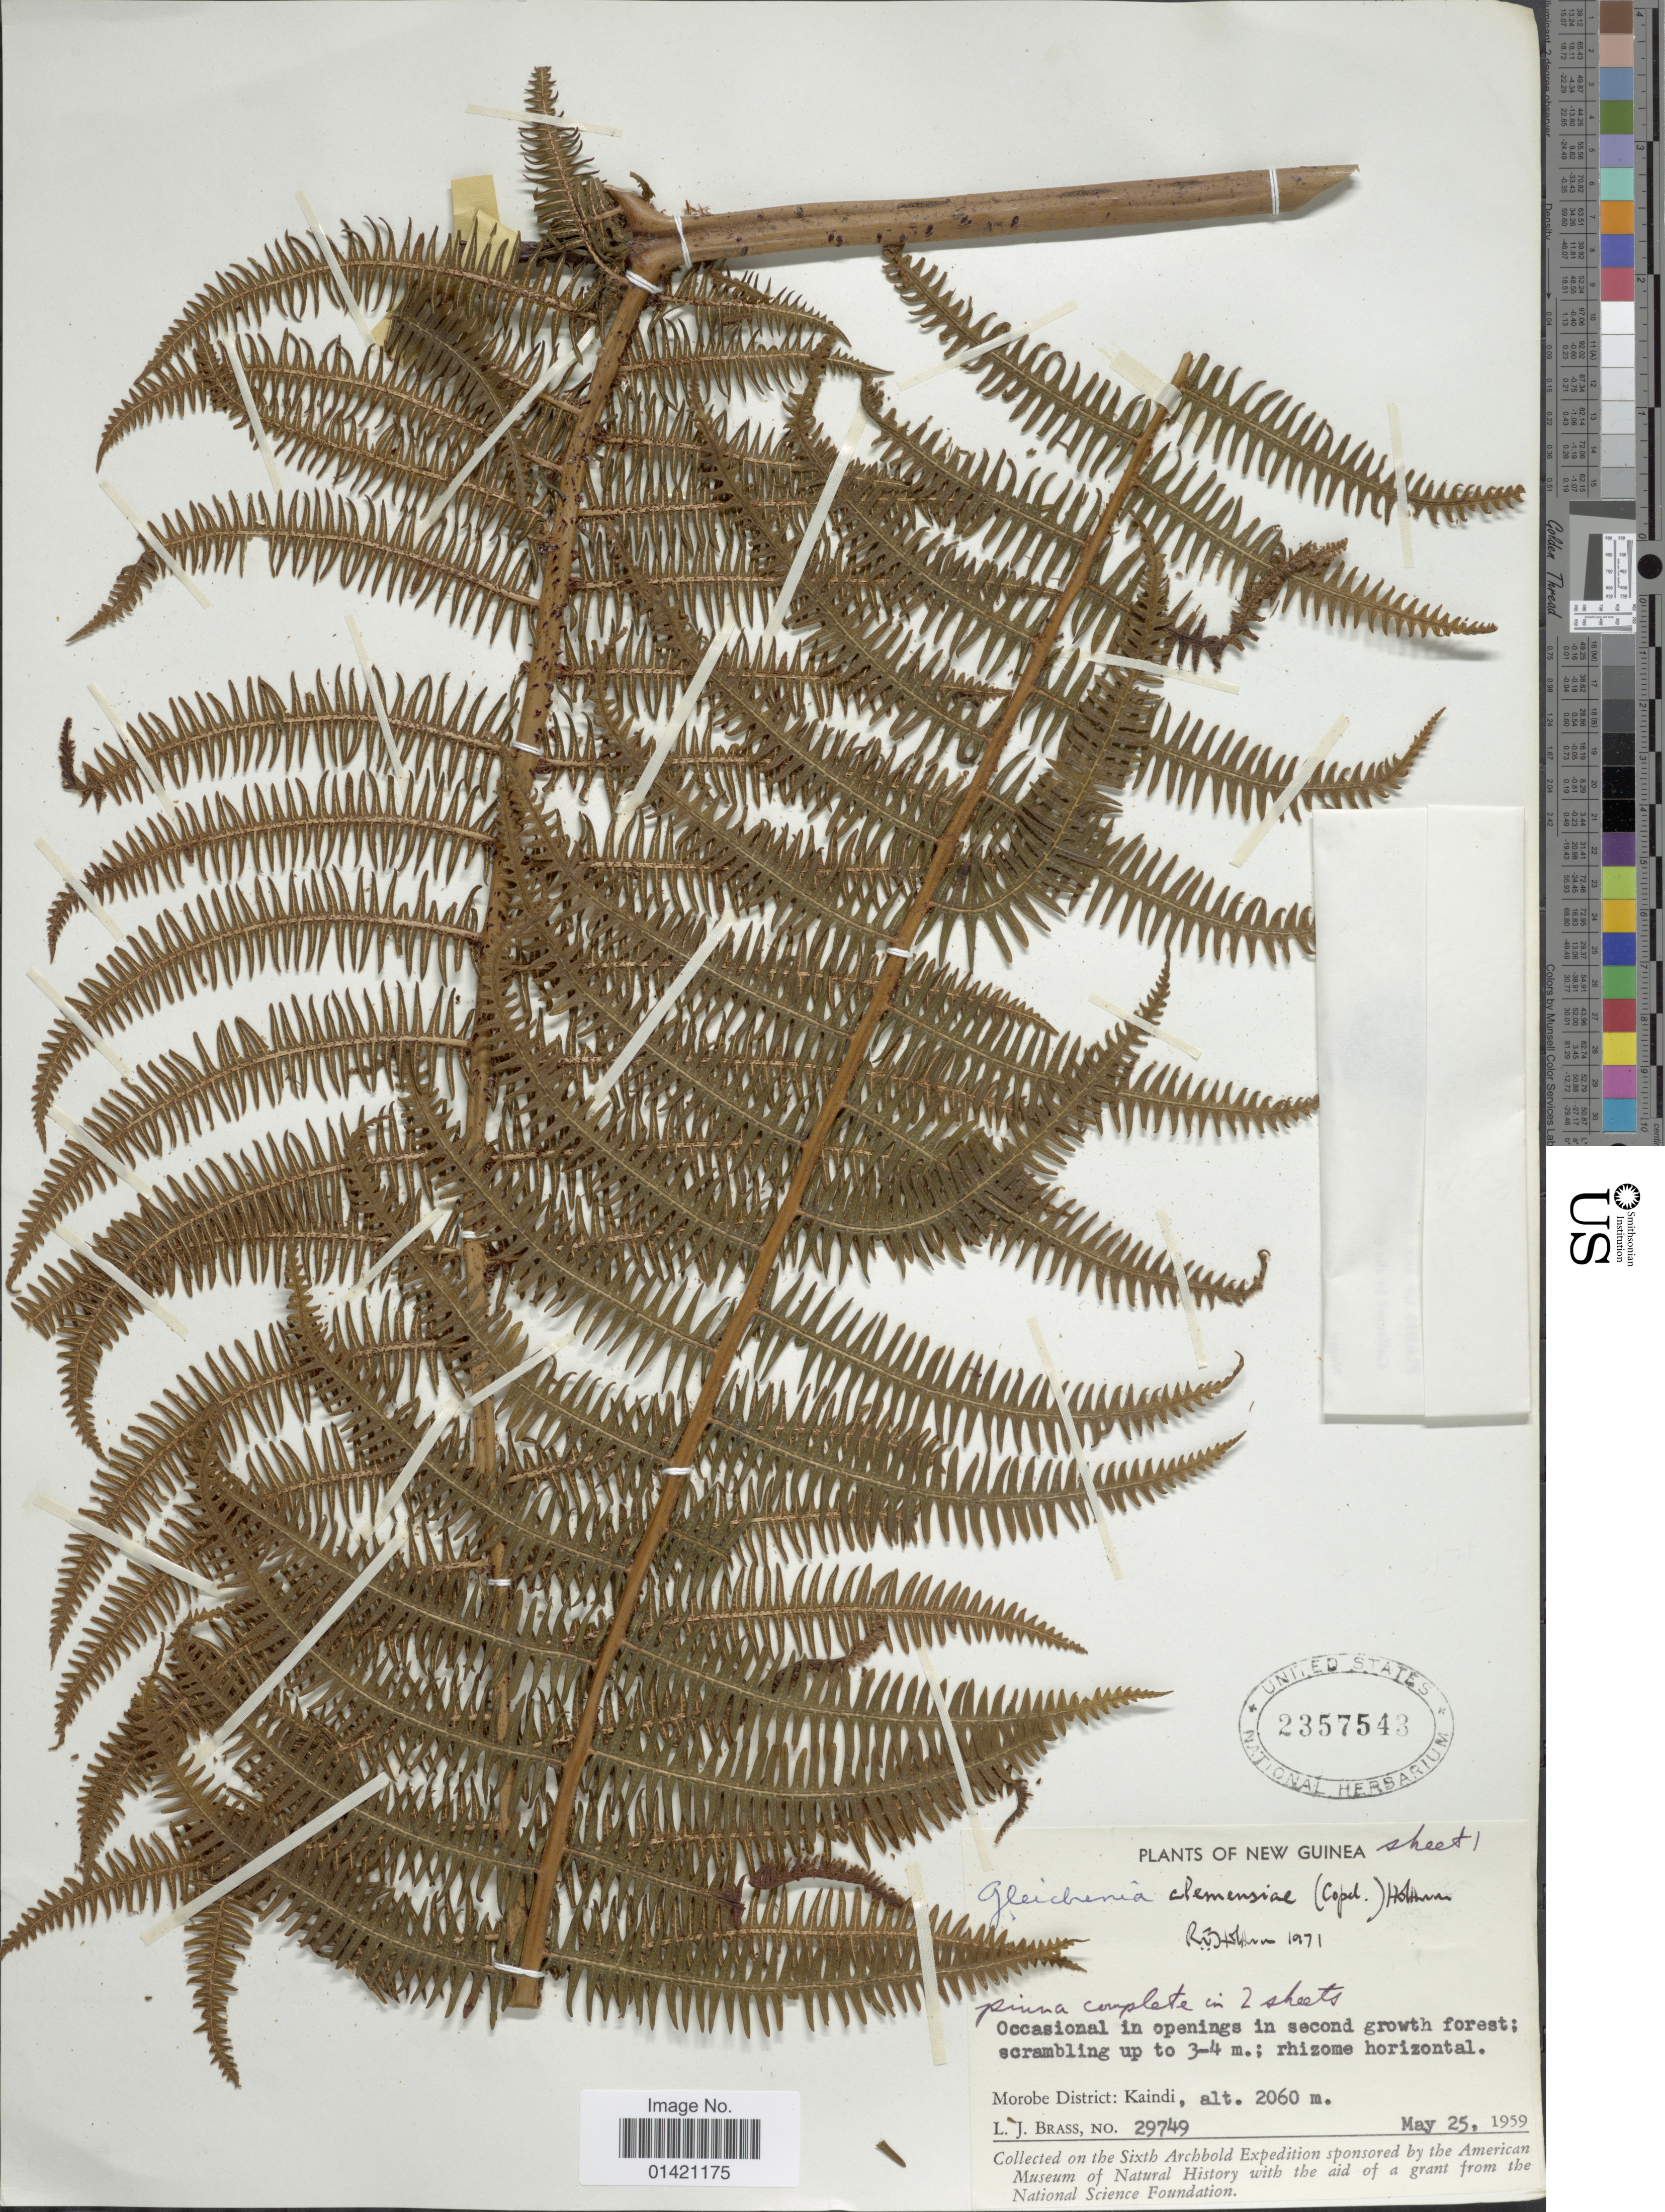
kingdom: Plantae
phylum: Tracheophyta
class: Polypodiopsida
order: Gleicheniales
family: Gleicheniaceae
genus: Diplopterygium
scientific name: Diplopterygium clemensiae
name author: (Copel.) Parris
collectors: L. J. Brass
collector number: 29749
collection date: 1959-05-25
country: Papua New Guinea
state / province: Morobe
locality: Morobe District: Kaindi. New Guinea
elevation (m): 2060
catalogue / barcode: US 2357543